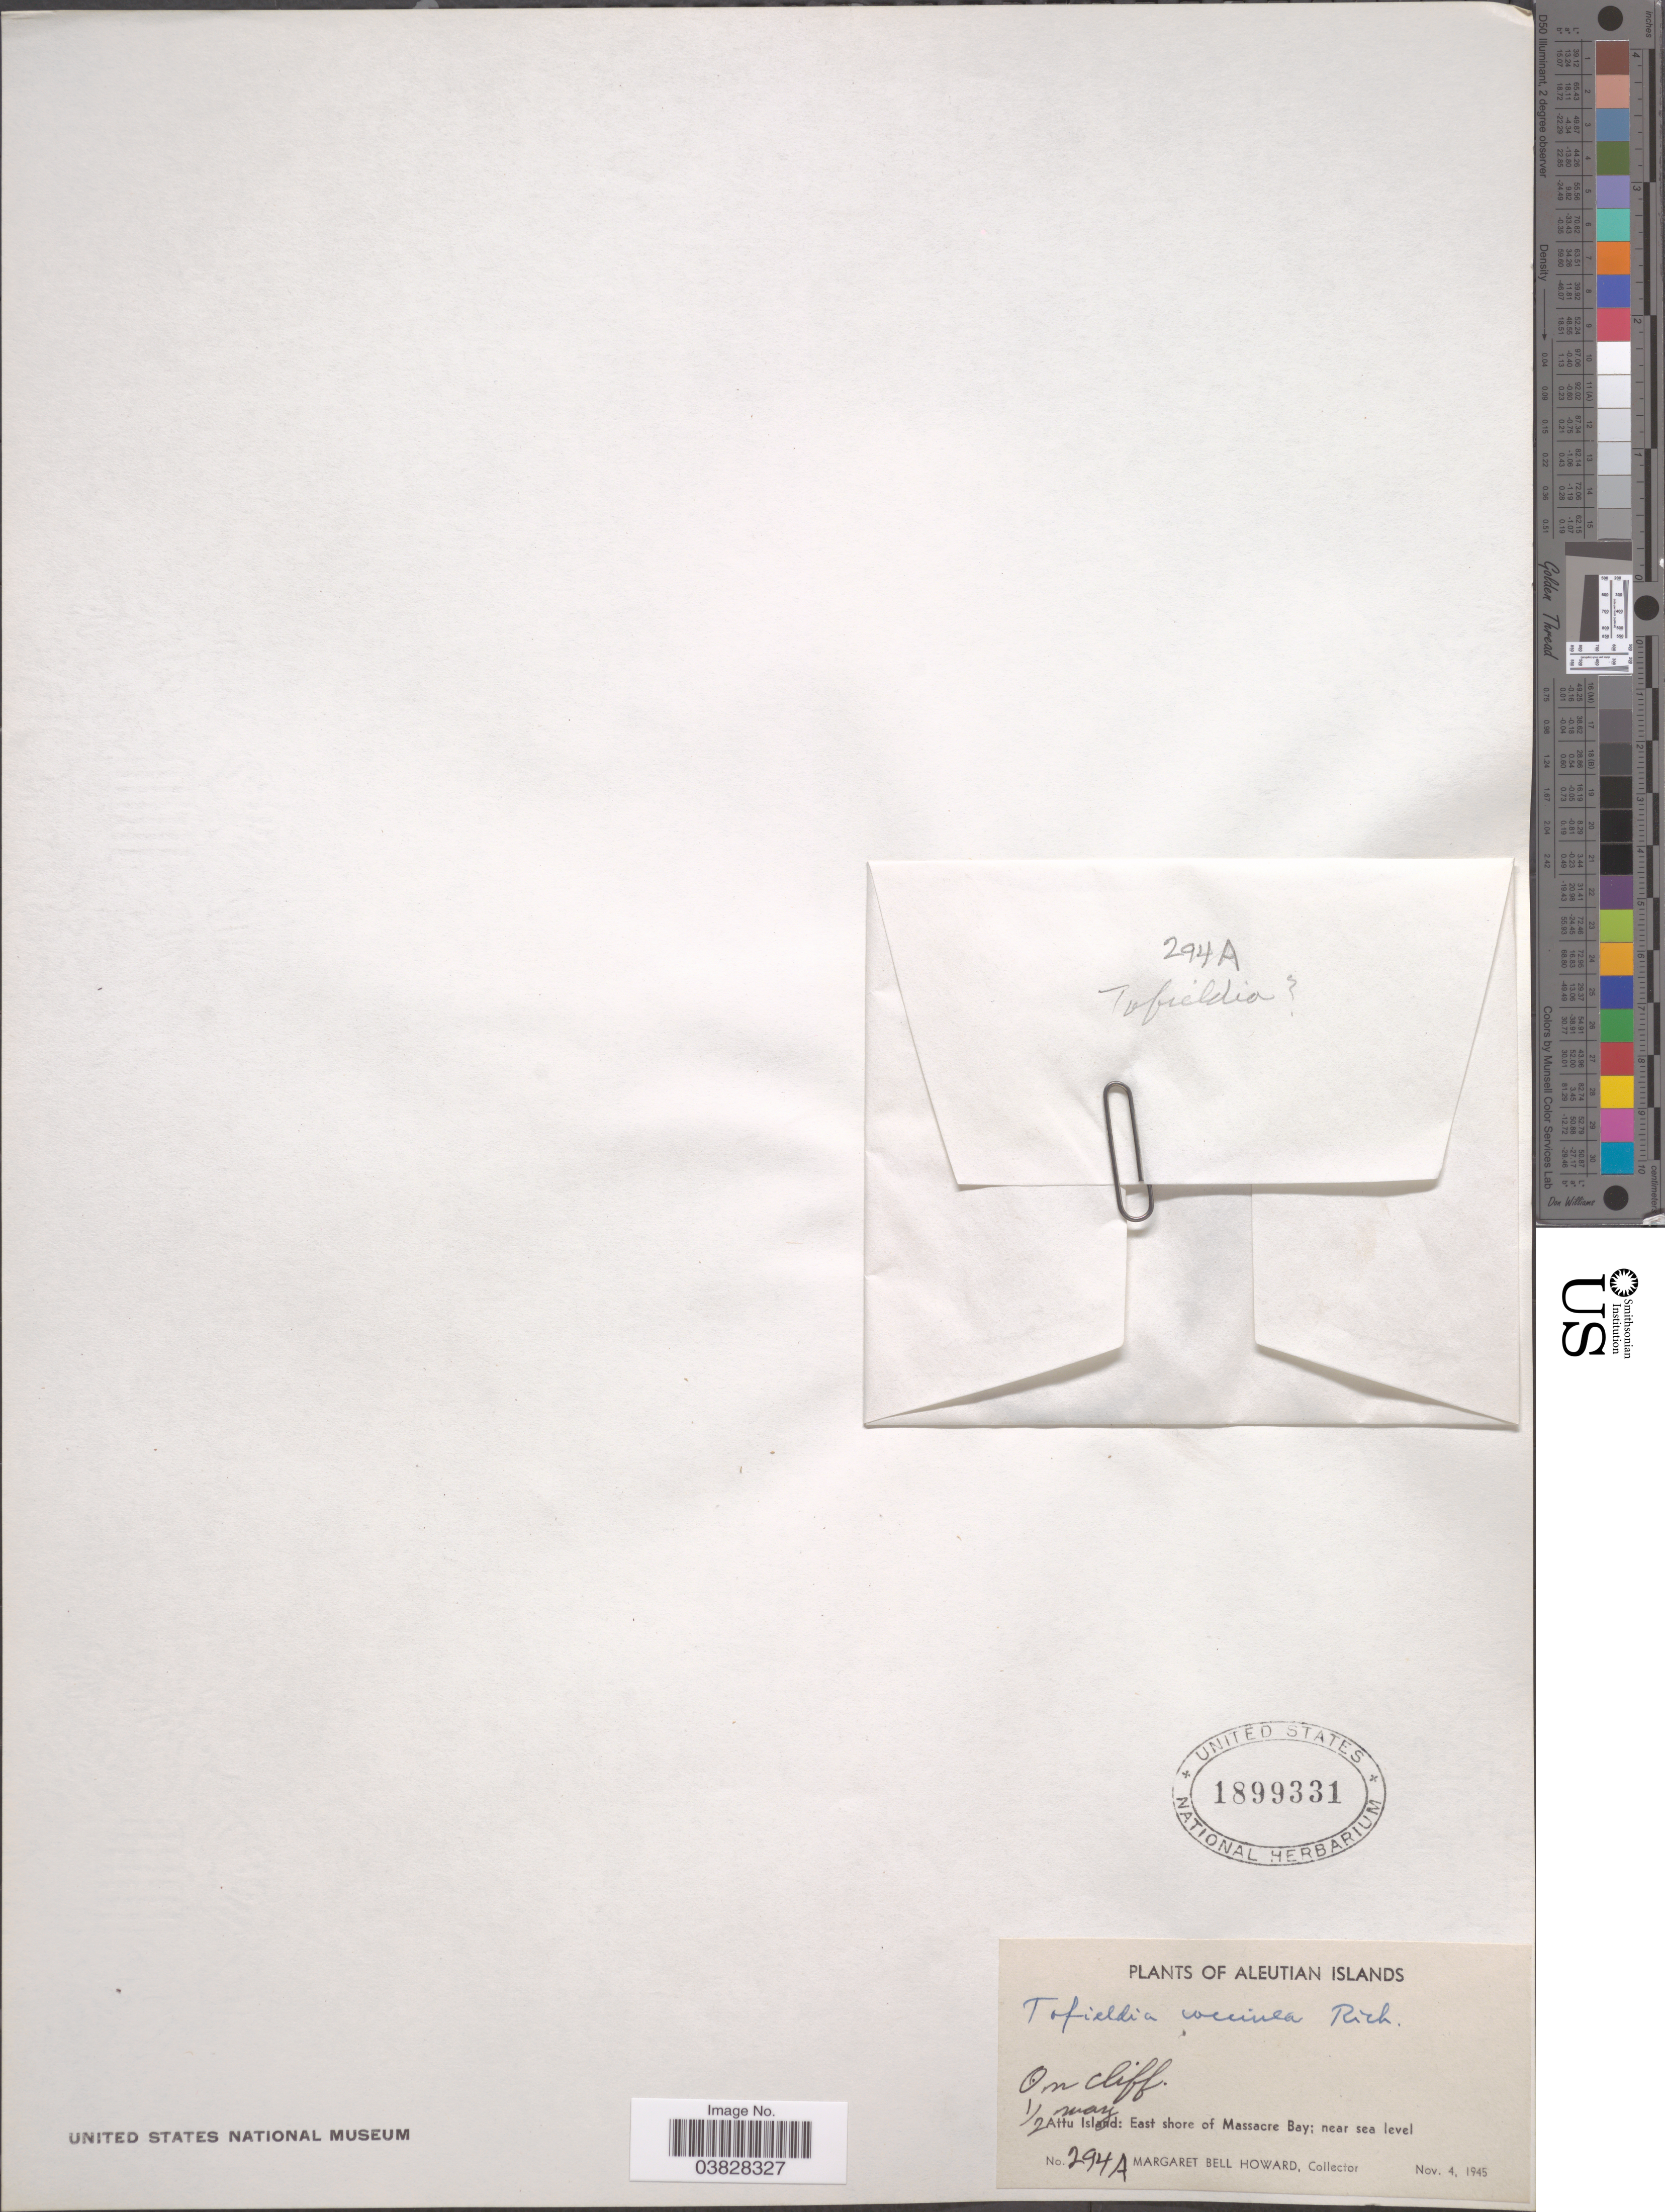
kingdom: Plantae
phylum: Tracheophyta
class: Liliopsida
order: Alismatales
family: Tofieldiaceae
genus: Tofieldia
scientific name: Tofieldia coccinea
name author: Richardson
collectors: M. B. Howard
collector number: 294A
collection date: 1945-11-04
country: United States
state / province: Alaska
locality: Aleutian Islands. ½ way Attu Island: East shore of Massacre Bay.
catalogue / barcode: US 1899331